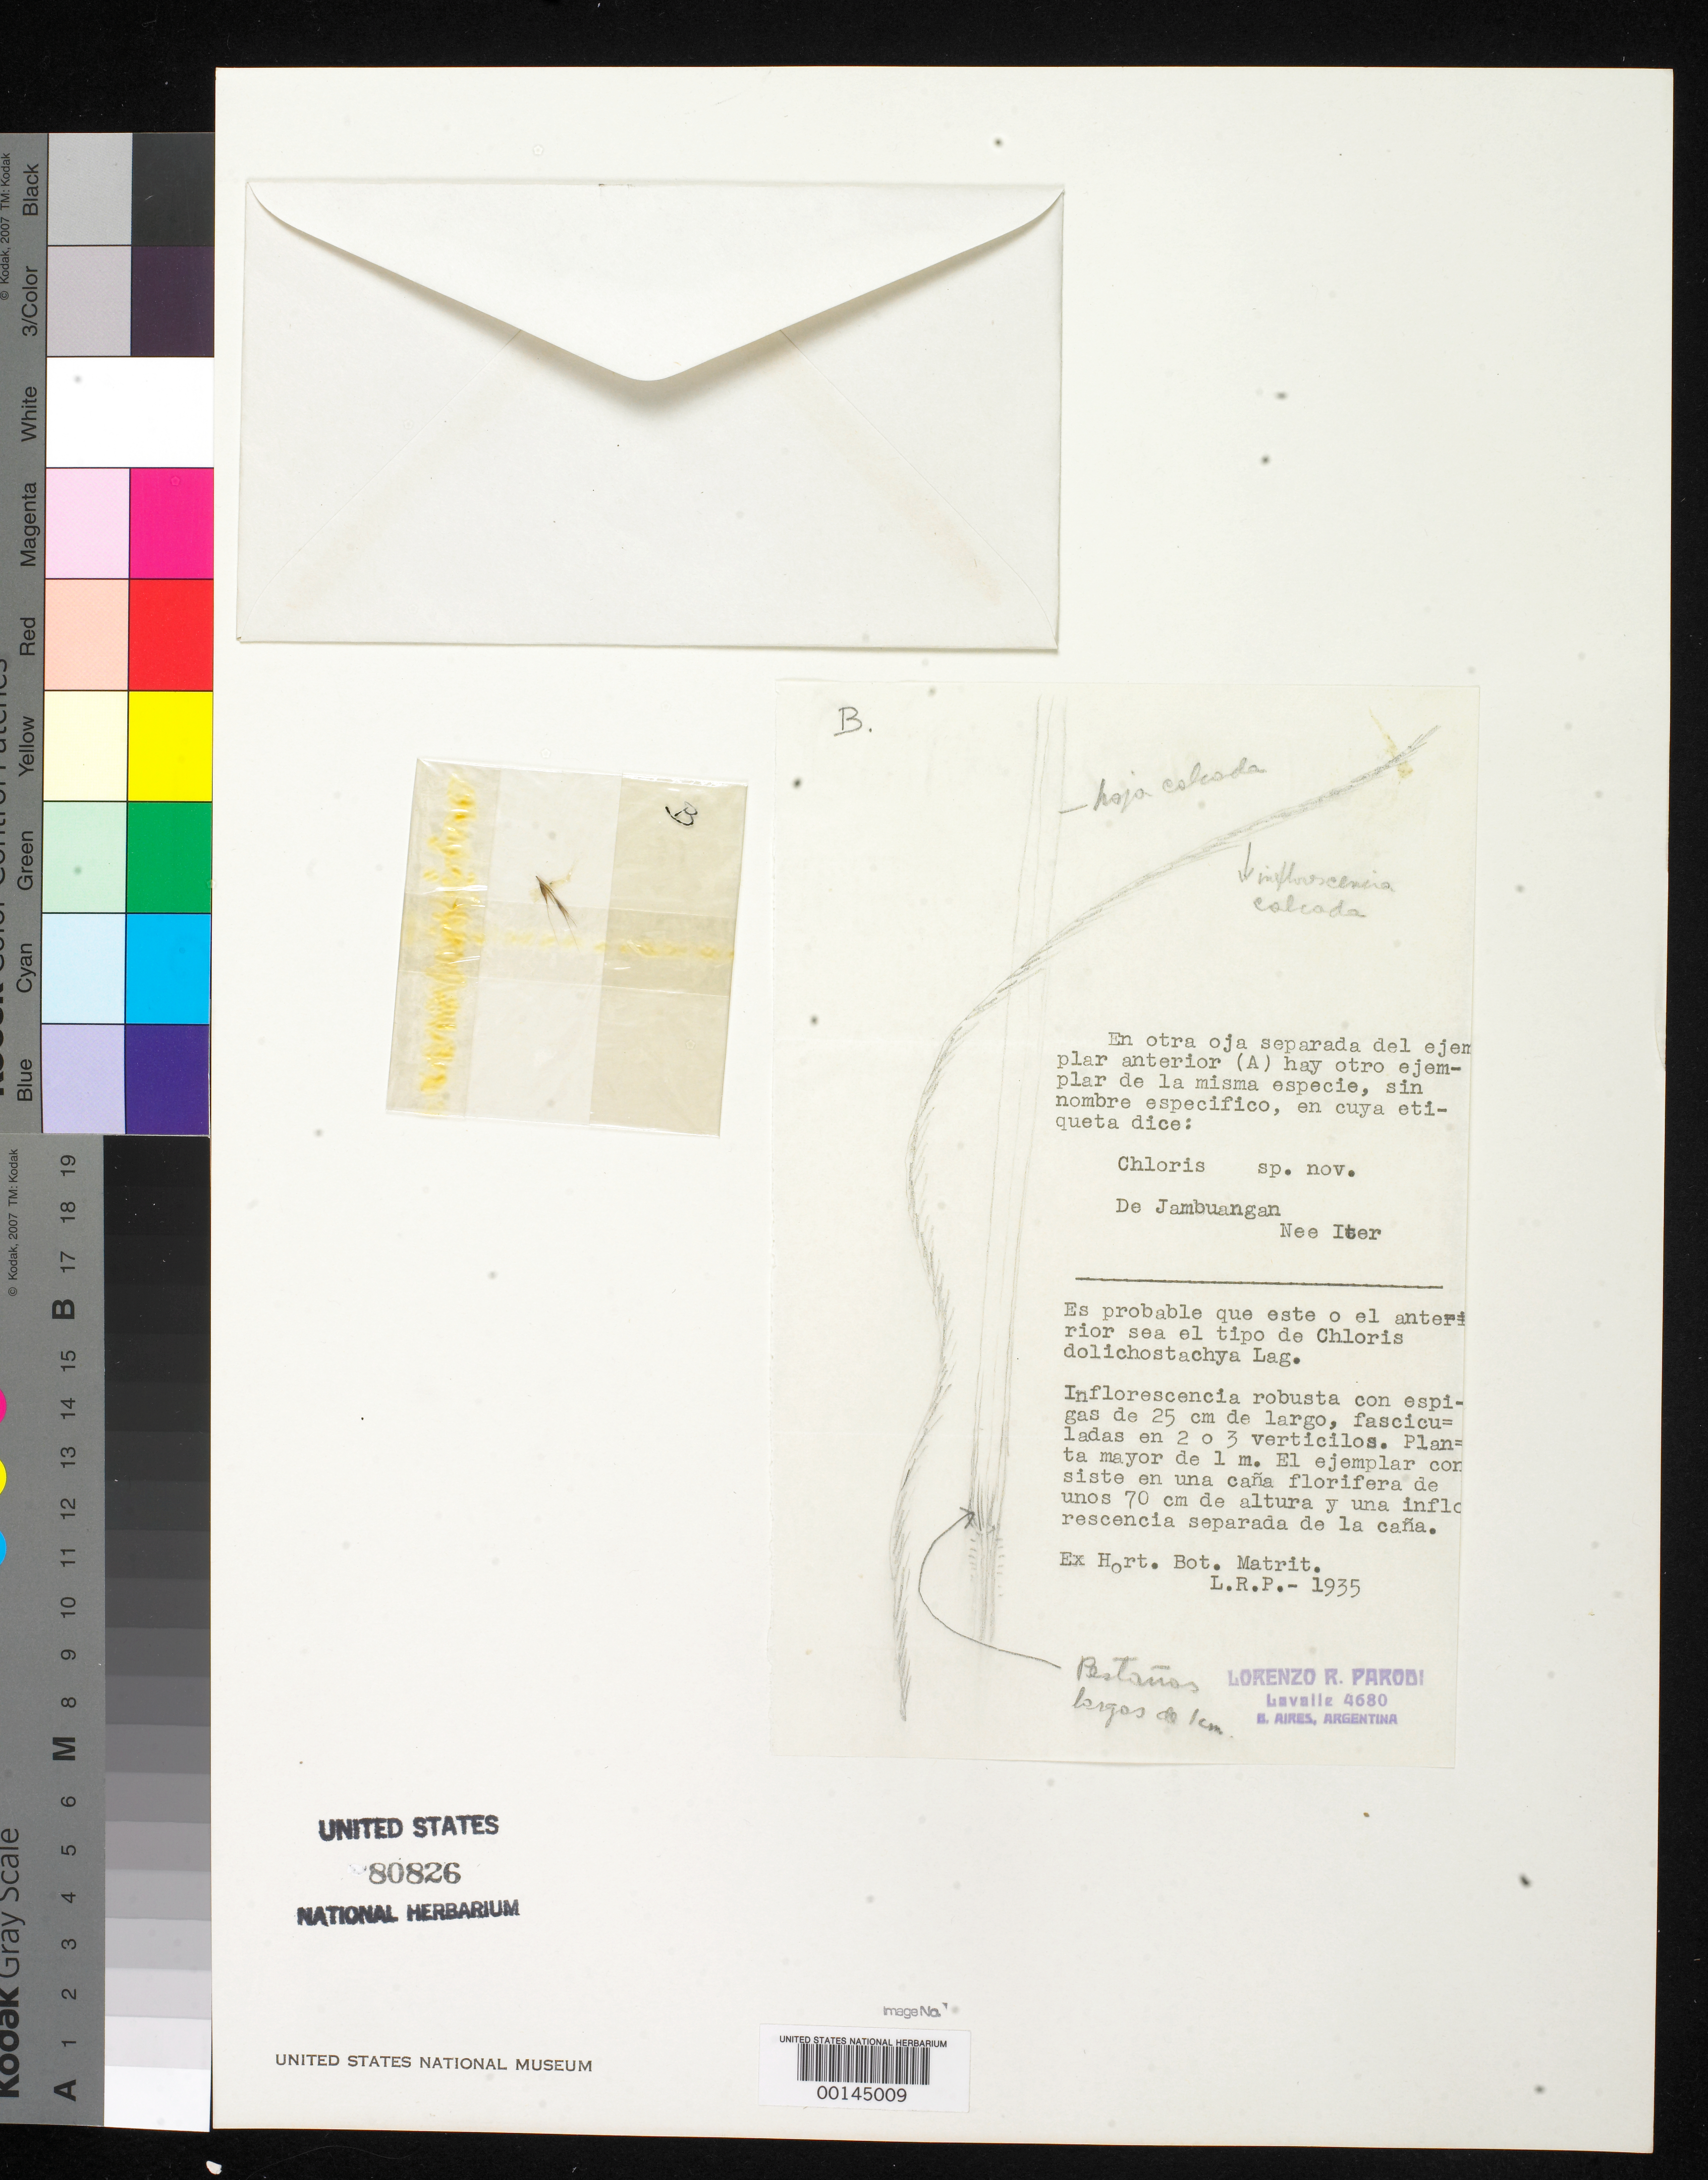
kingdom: Plantae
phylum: Tracheophyta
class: Liliopsida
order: Poales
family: Poaceae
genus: Chloris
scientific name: Chloris dolichostachya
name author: Lag.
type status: Type Fragment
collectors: L. Née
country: Mexico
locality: Tambuangan.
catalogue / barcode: US 80826